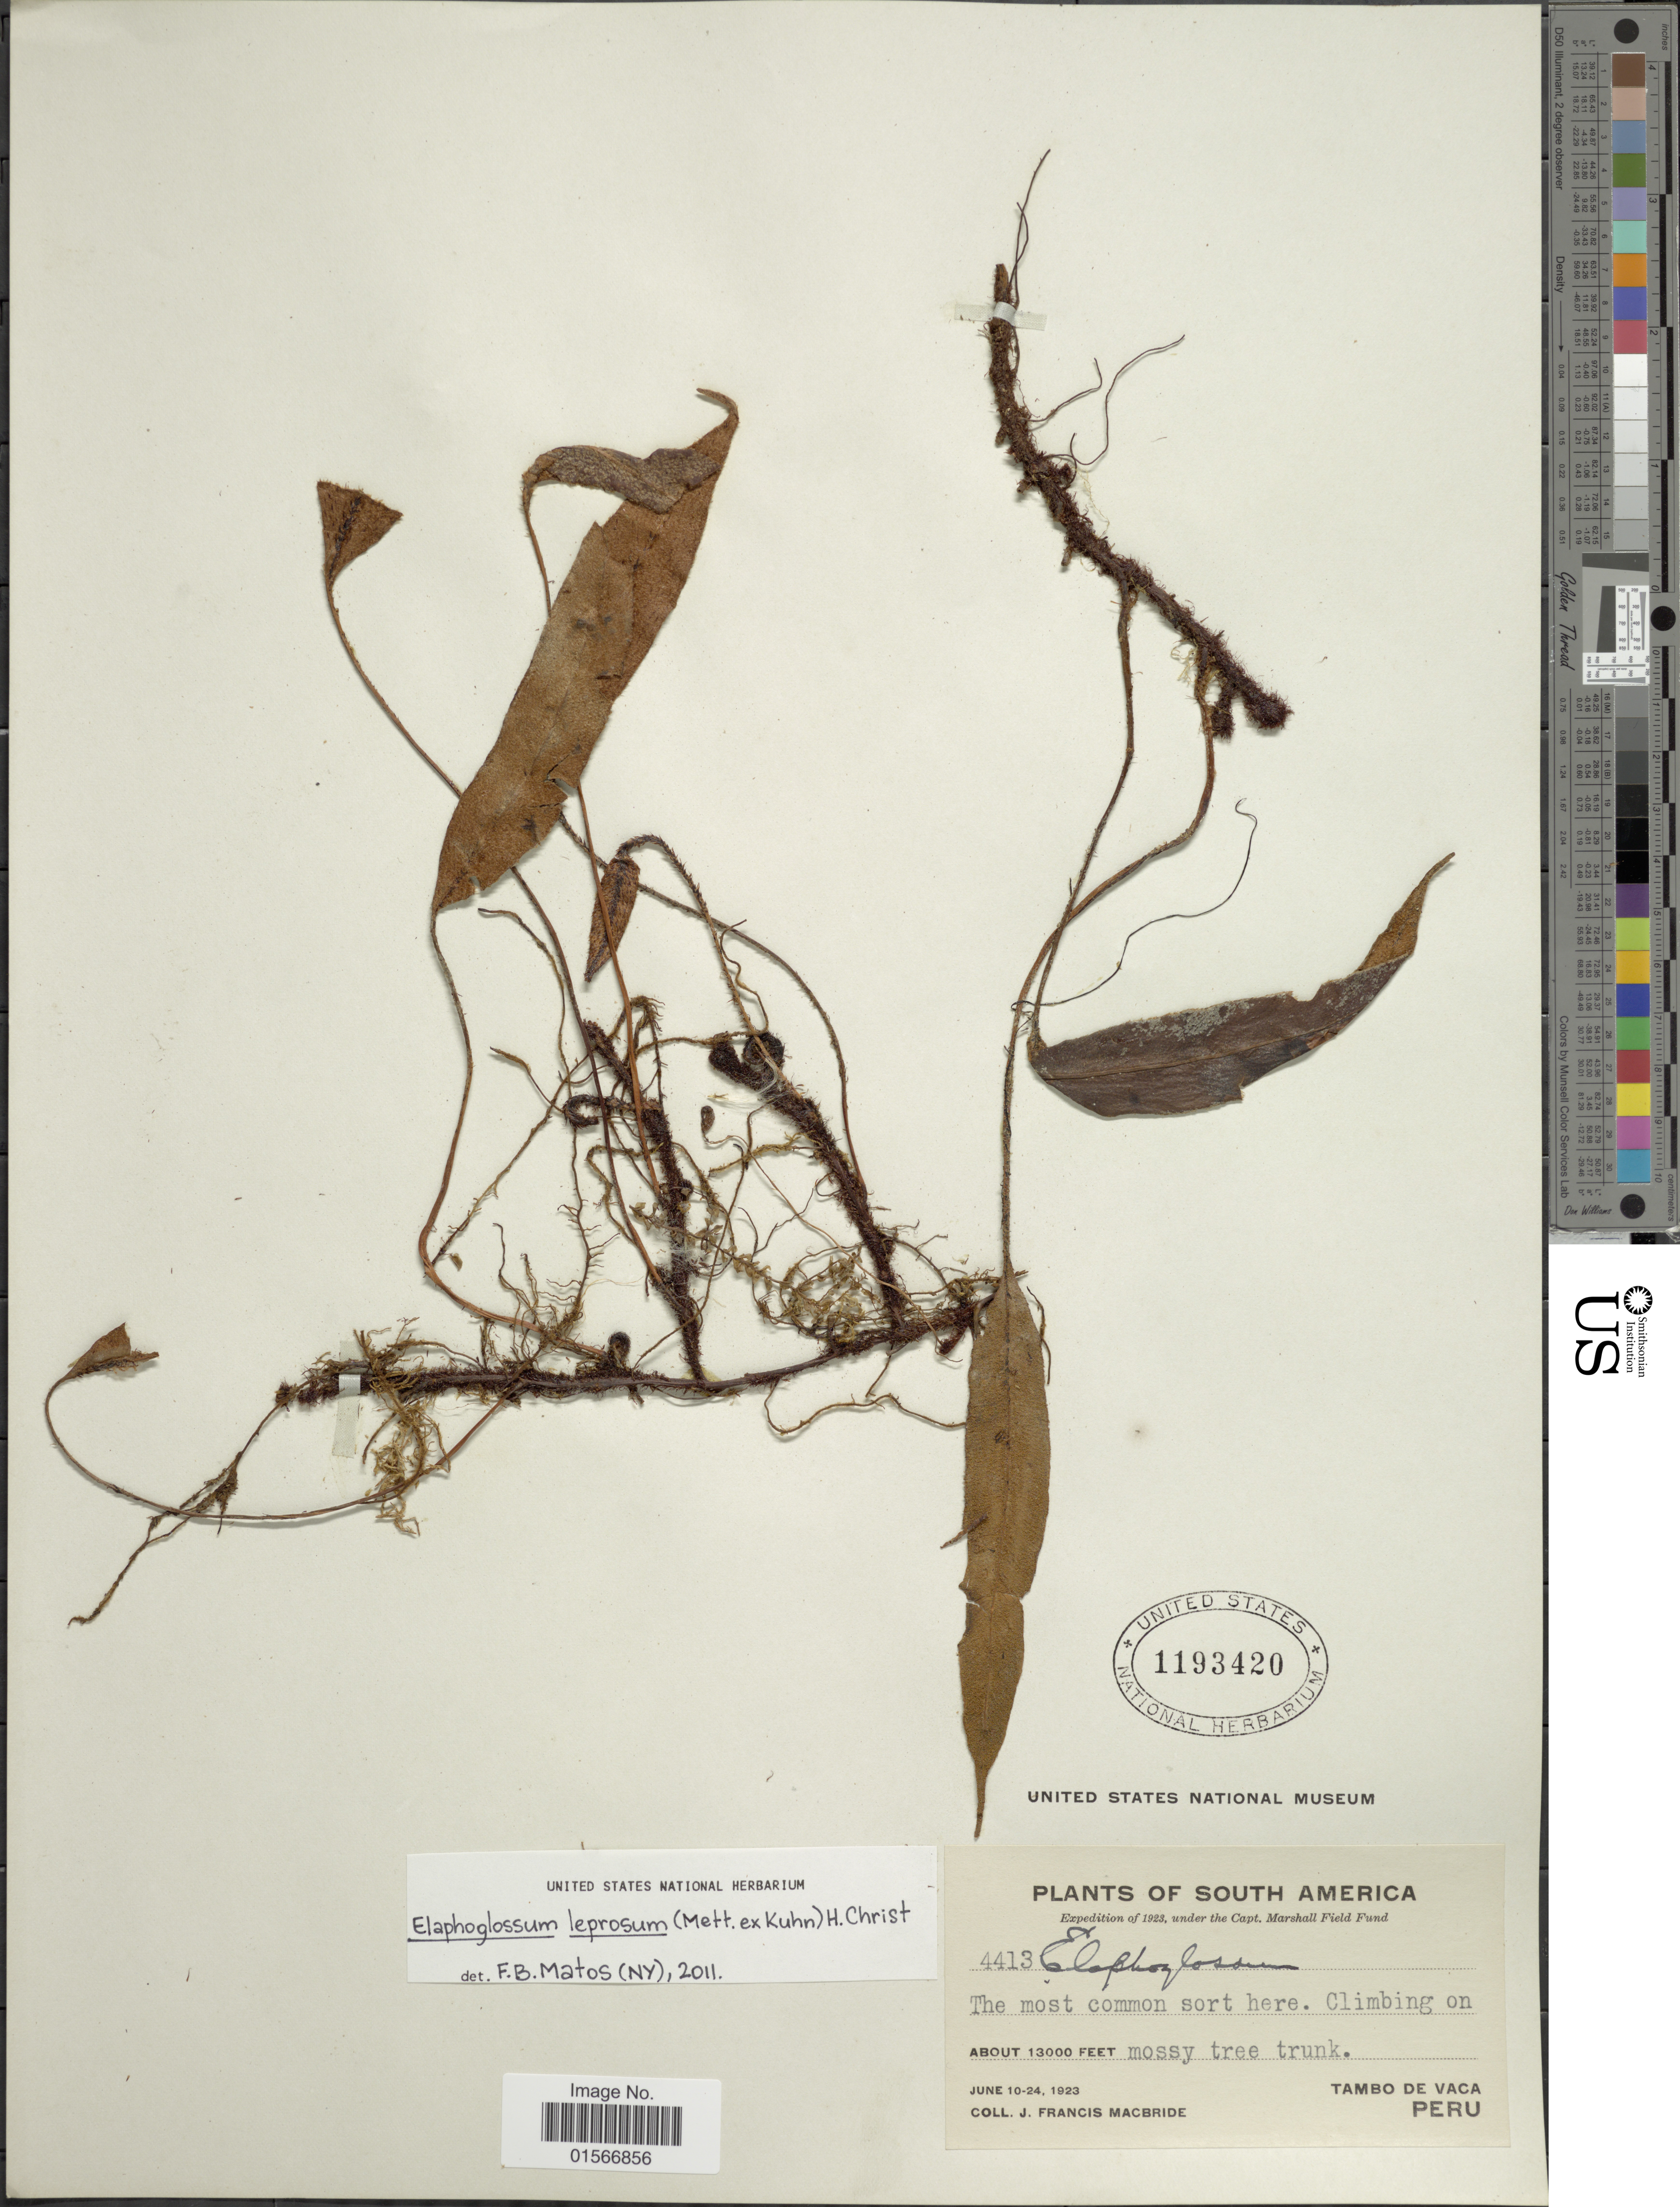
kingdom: Plantae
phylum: Tracheophyta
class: Polypodiopsida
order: Polypodiales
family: Dryopteridaceae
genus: Elaphoglossum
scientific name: Elaphoglossum leprosum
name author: (Mett.) Christ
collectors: J. F. Macbride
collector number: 4413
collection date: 1923-06-10/1923-06-24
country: Peru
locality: Tambo de Vaca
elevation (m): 3962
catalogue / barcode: US 1193420